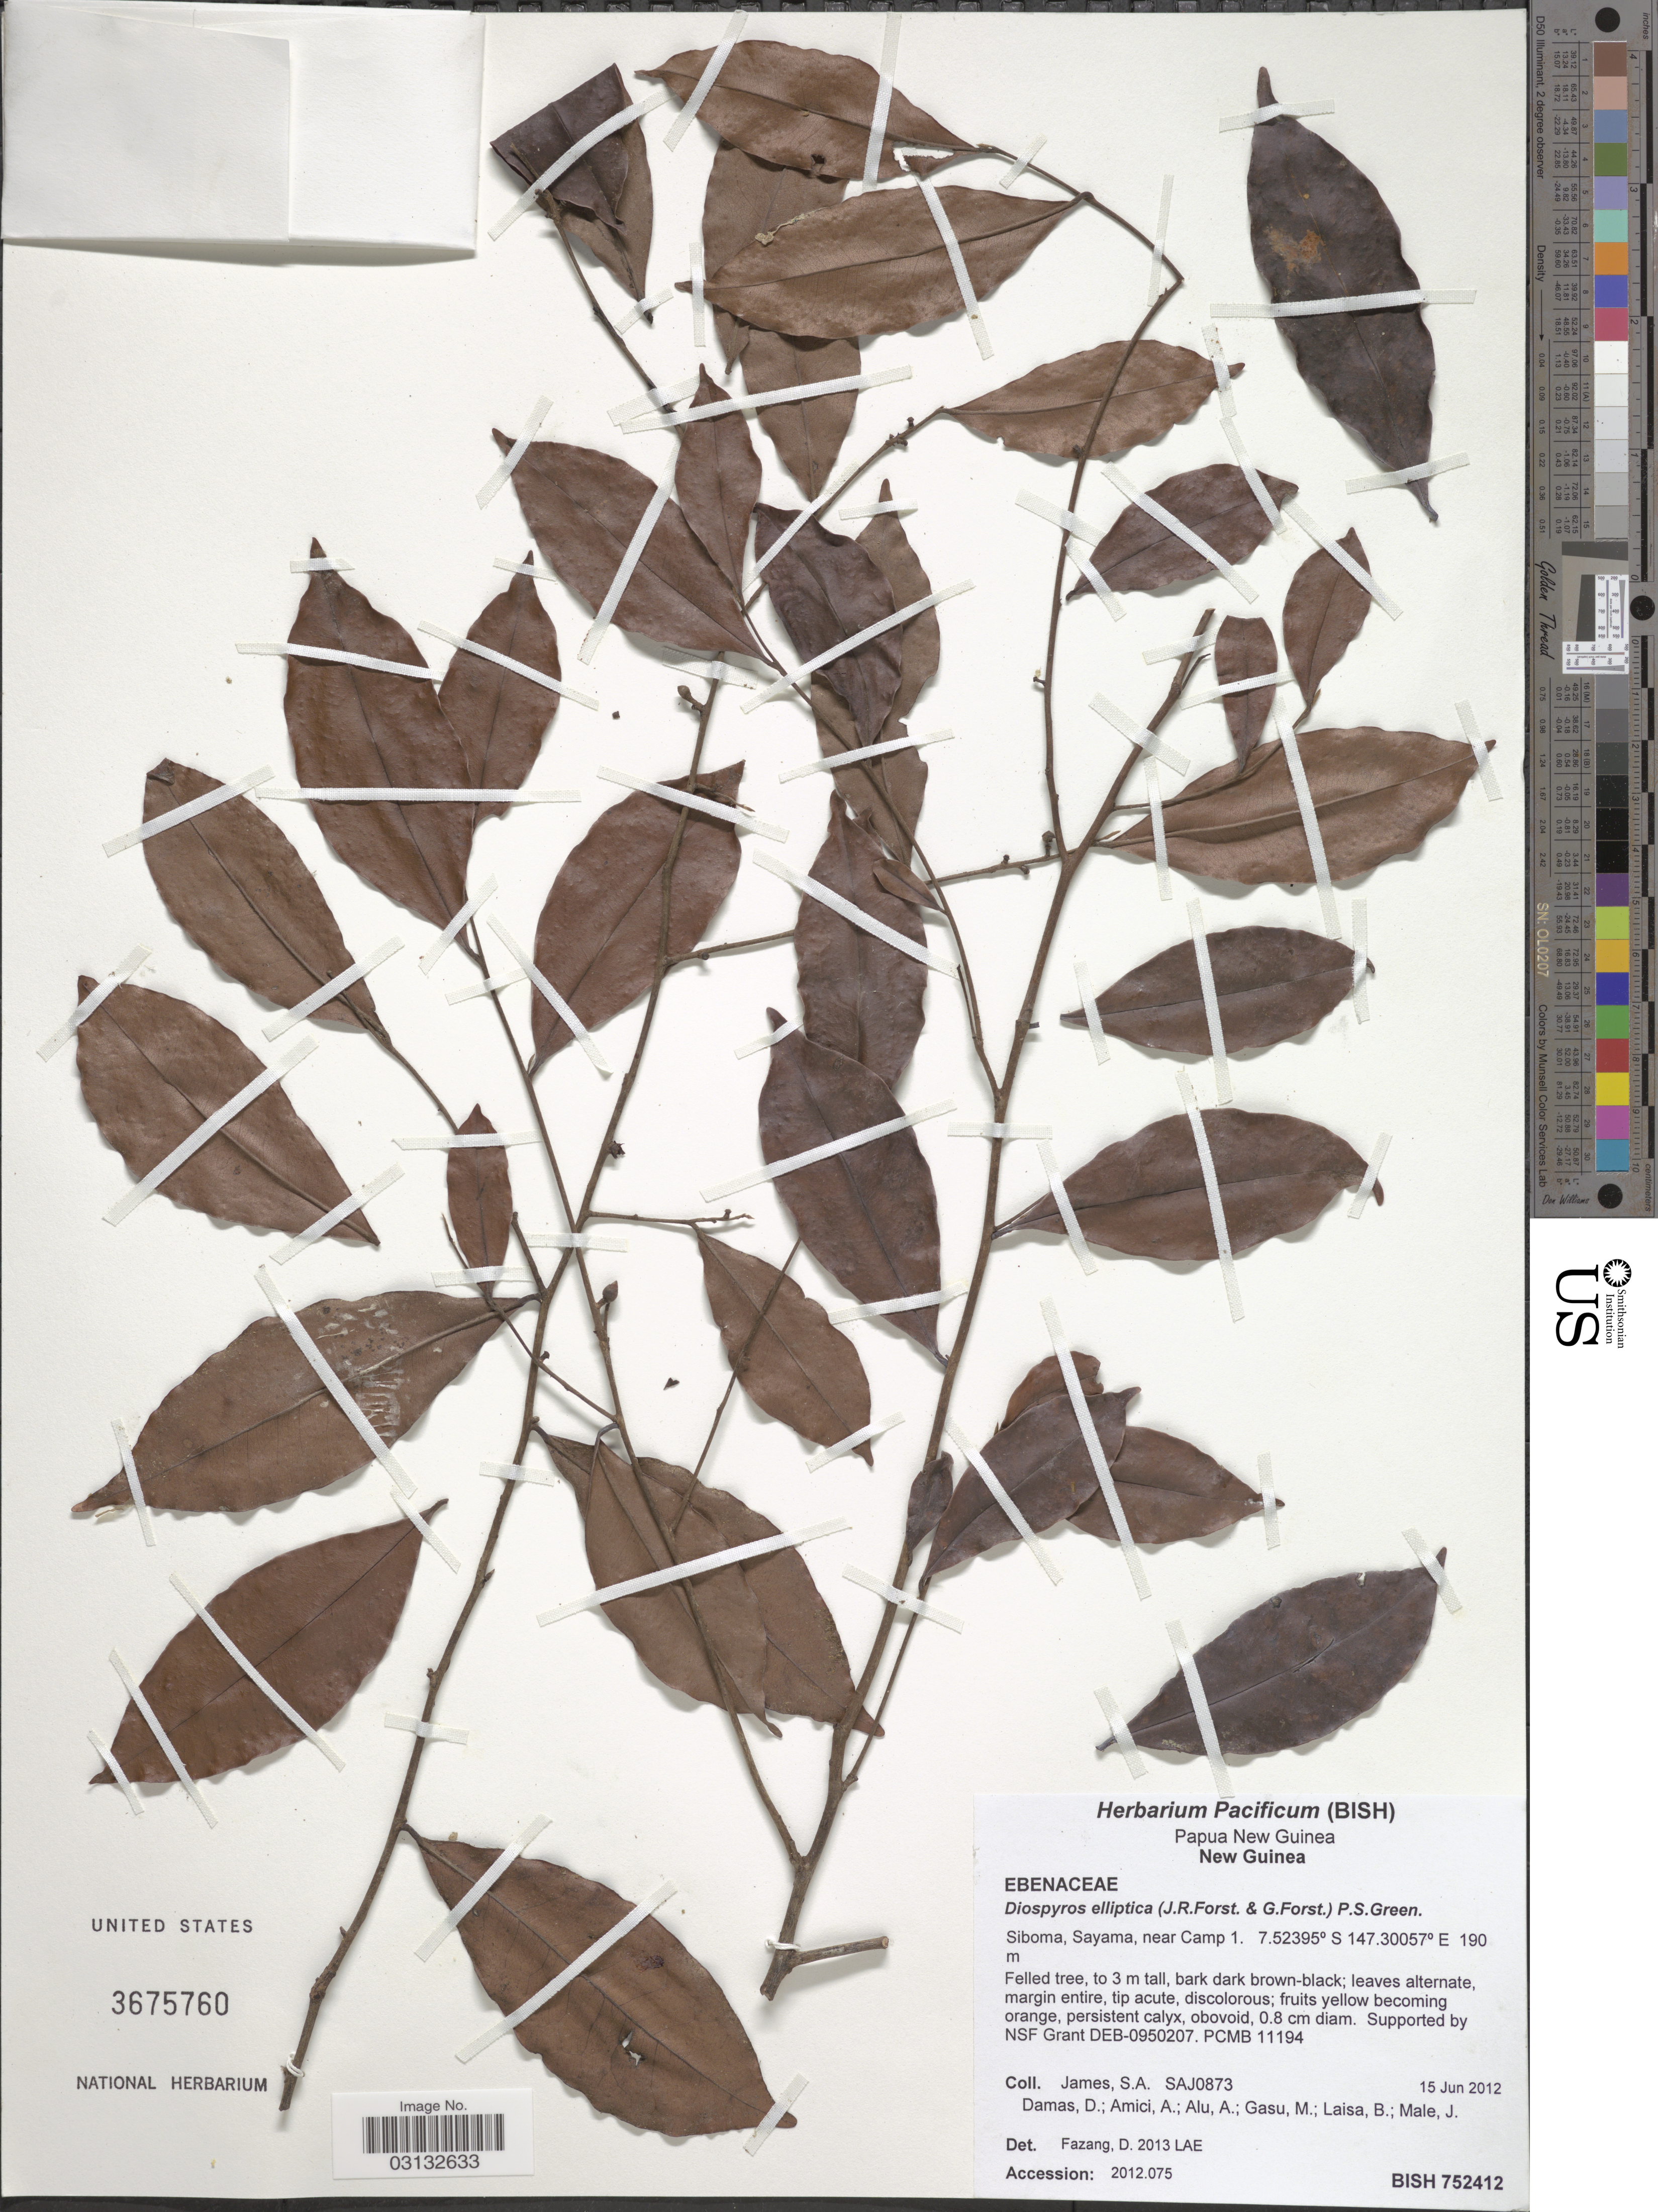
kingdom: Plantae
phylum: Tracheophyta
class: Magnoliopsida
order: Ericales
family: Ebenaceae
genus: Diospyros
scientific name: Diospyros elliptica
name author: P.S. Green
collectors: S. James, D. Damas, A. Amici, A. Alu & et al.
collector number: SAJ0873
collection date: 2012-06-15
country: Papua New Guinea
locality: New Guinea. Siboma, Sayama, near Camp 1.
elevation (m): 190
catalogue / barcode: US 3675760